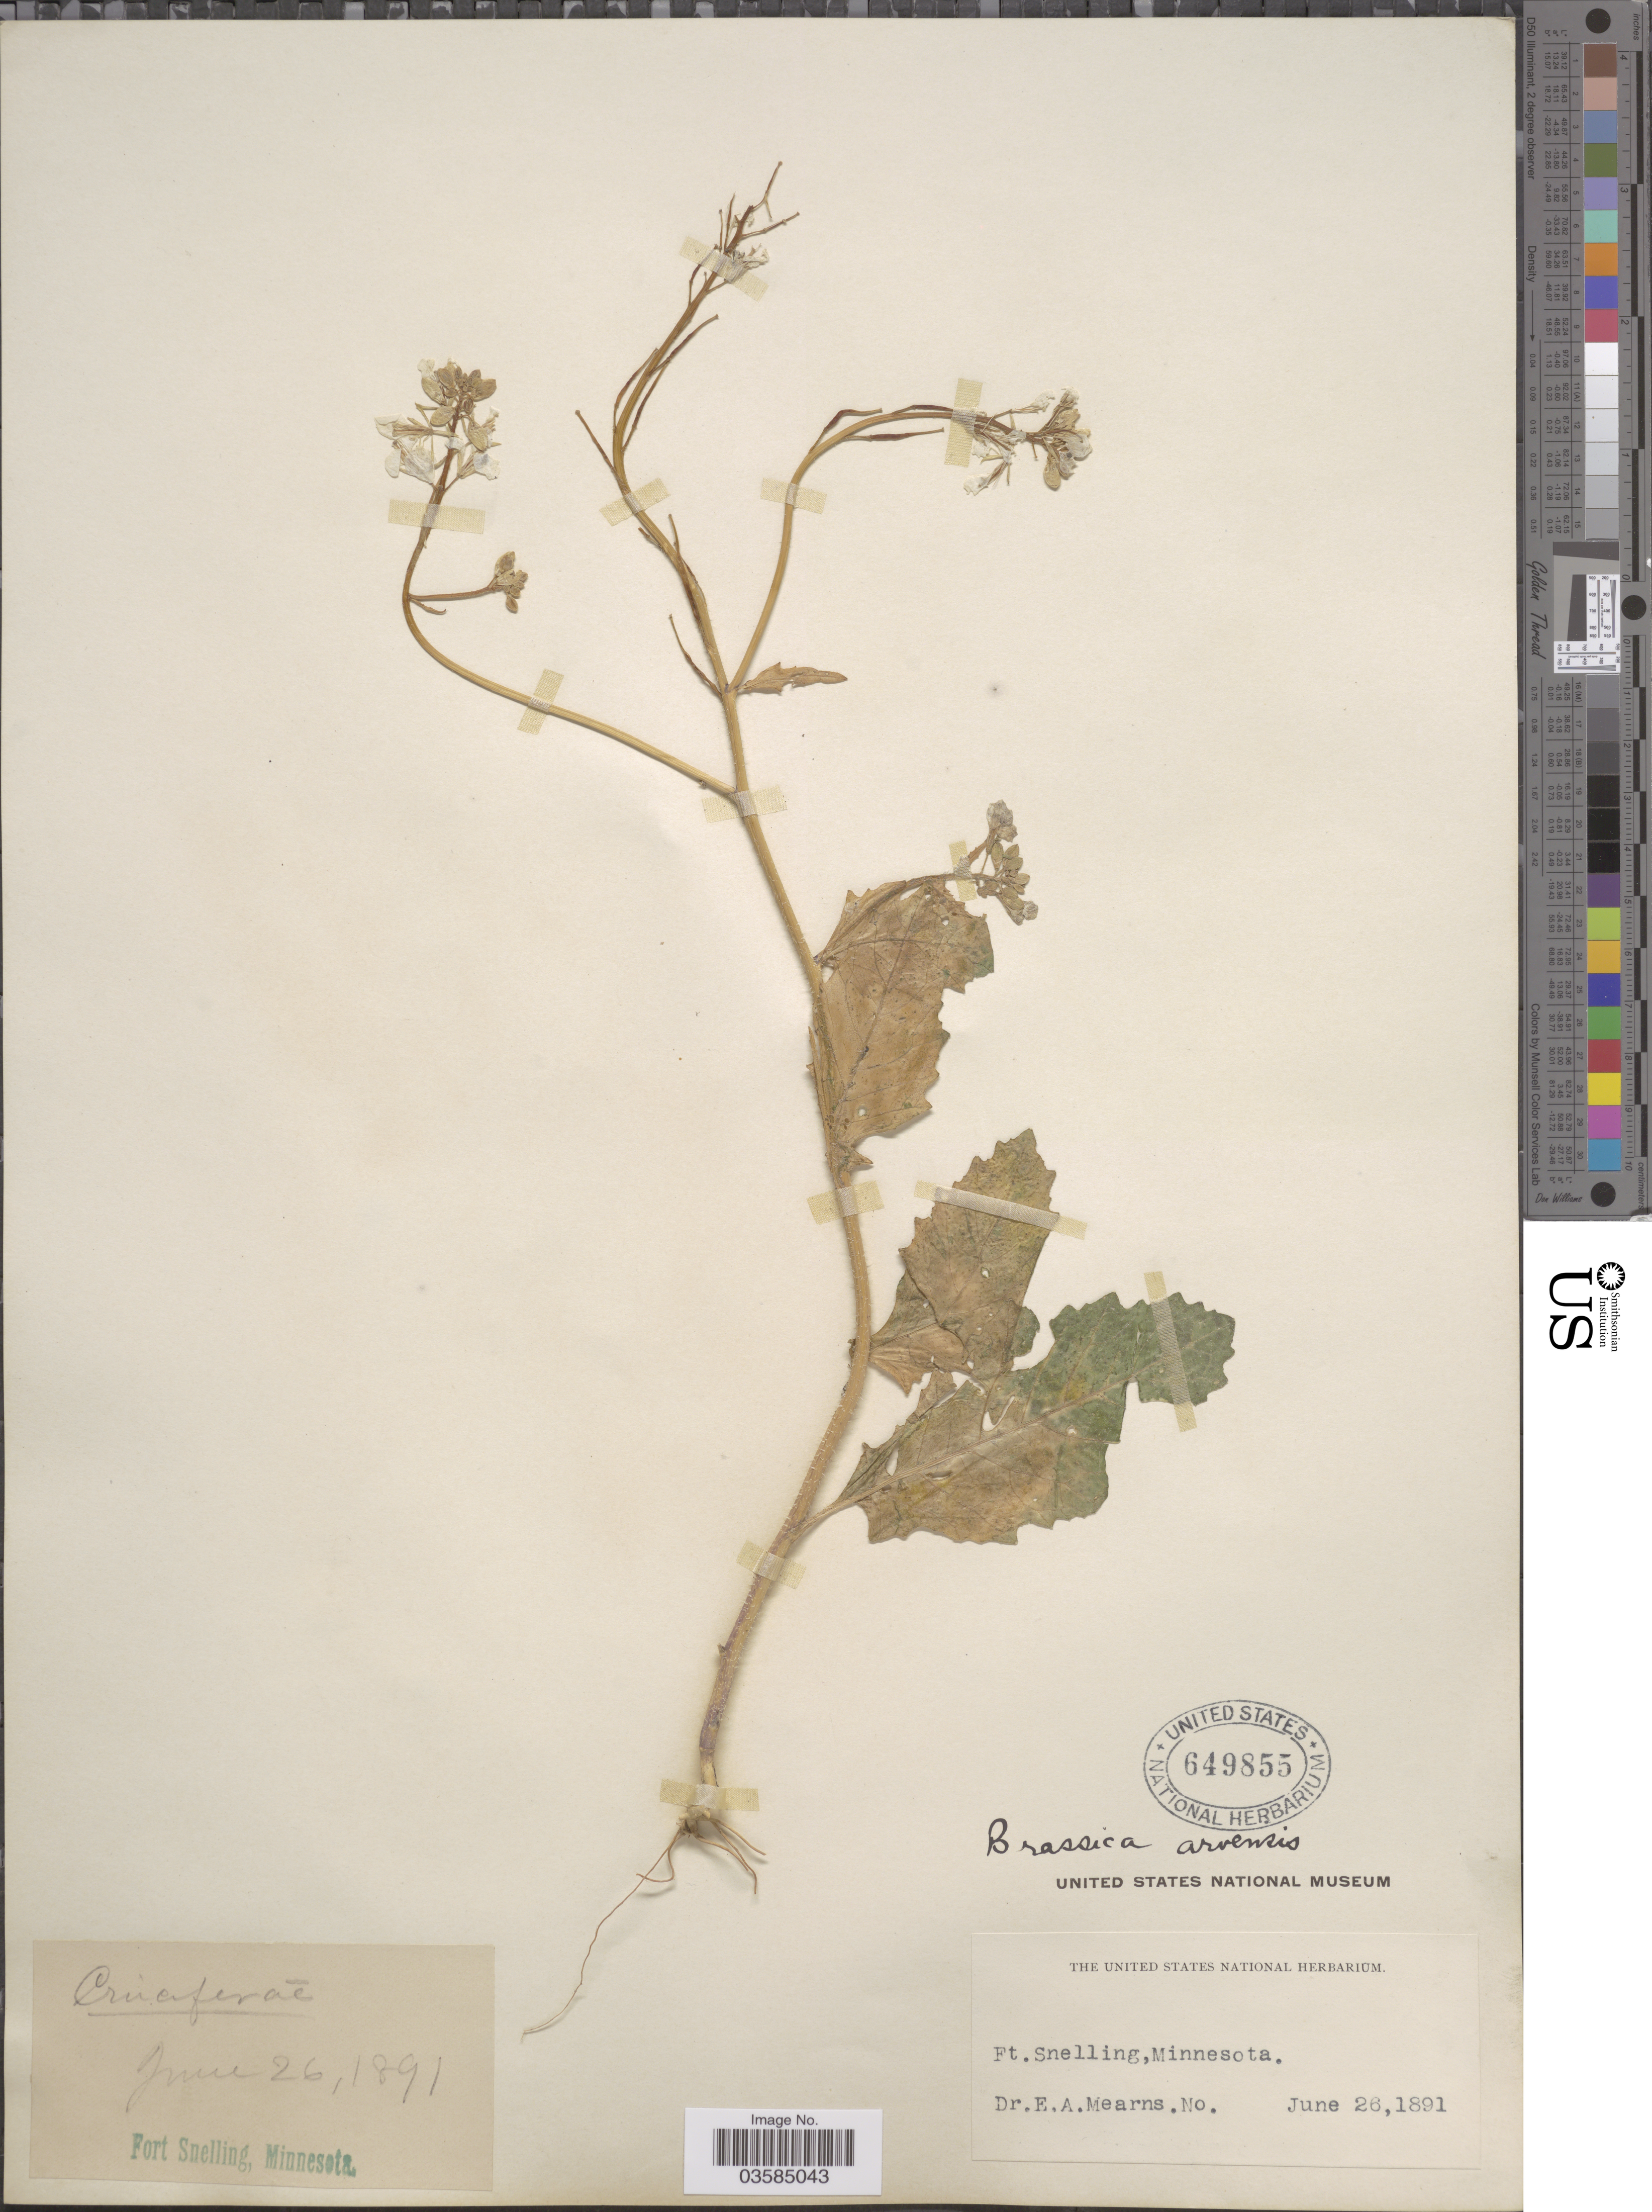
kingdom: Plantae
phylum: Tracheophyta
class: Magnoliopsida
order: Brassicales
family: Brassicaceae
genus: Brassica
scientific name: Brassica kaber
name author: (DC.) L.C. Wheeler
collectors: E. A. Mearns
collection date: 1891-06-26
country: United States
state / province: Minnesota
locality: Fort. Snelling.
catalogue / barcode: US 649855